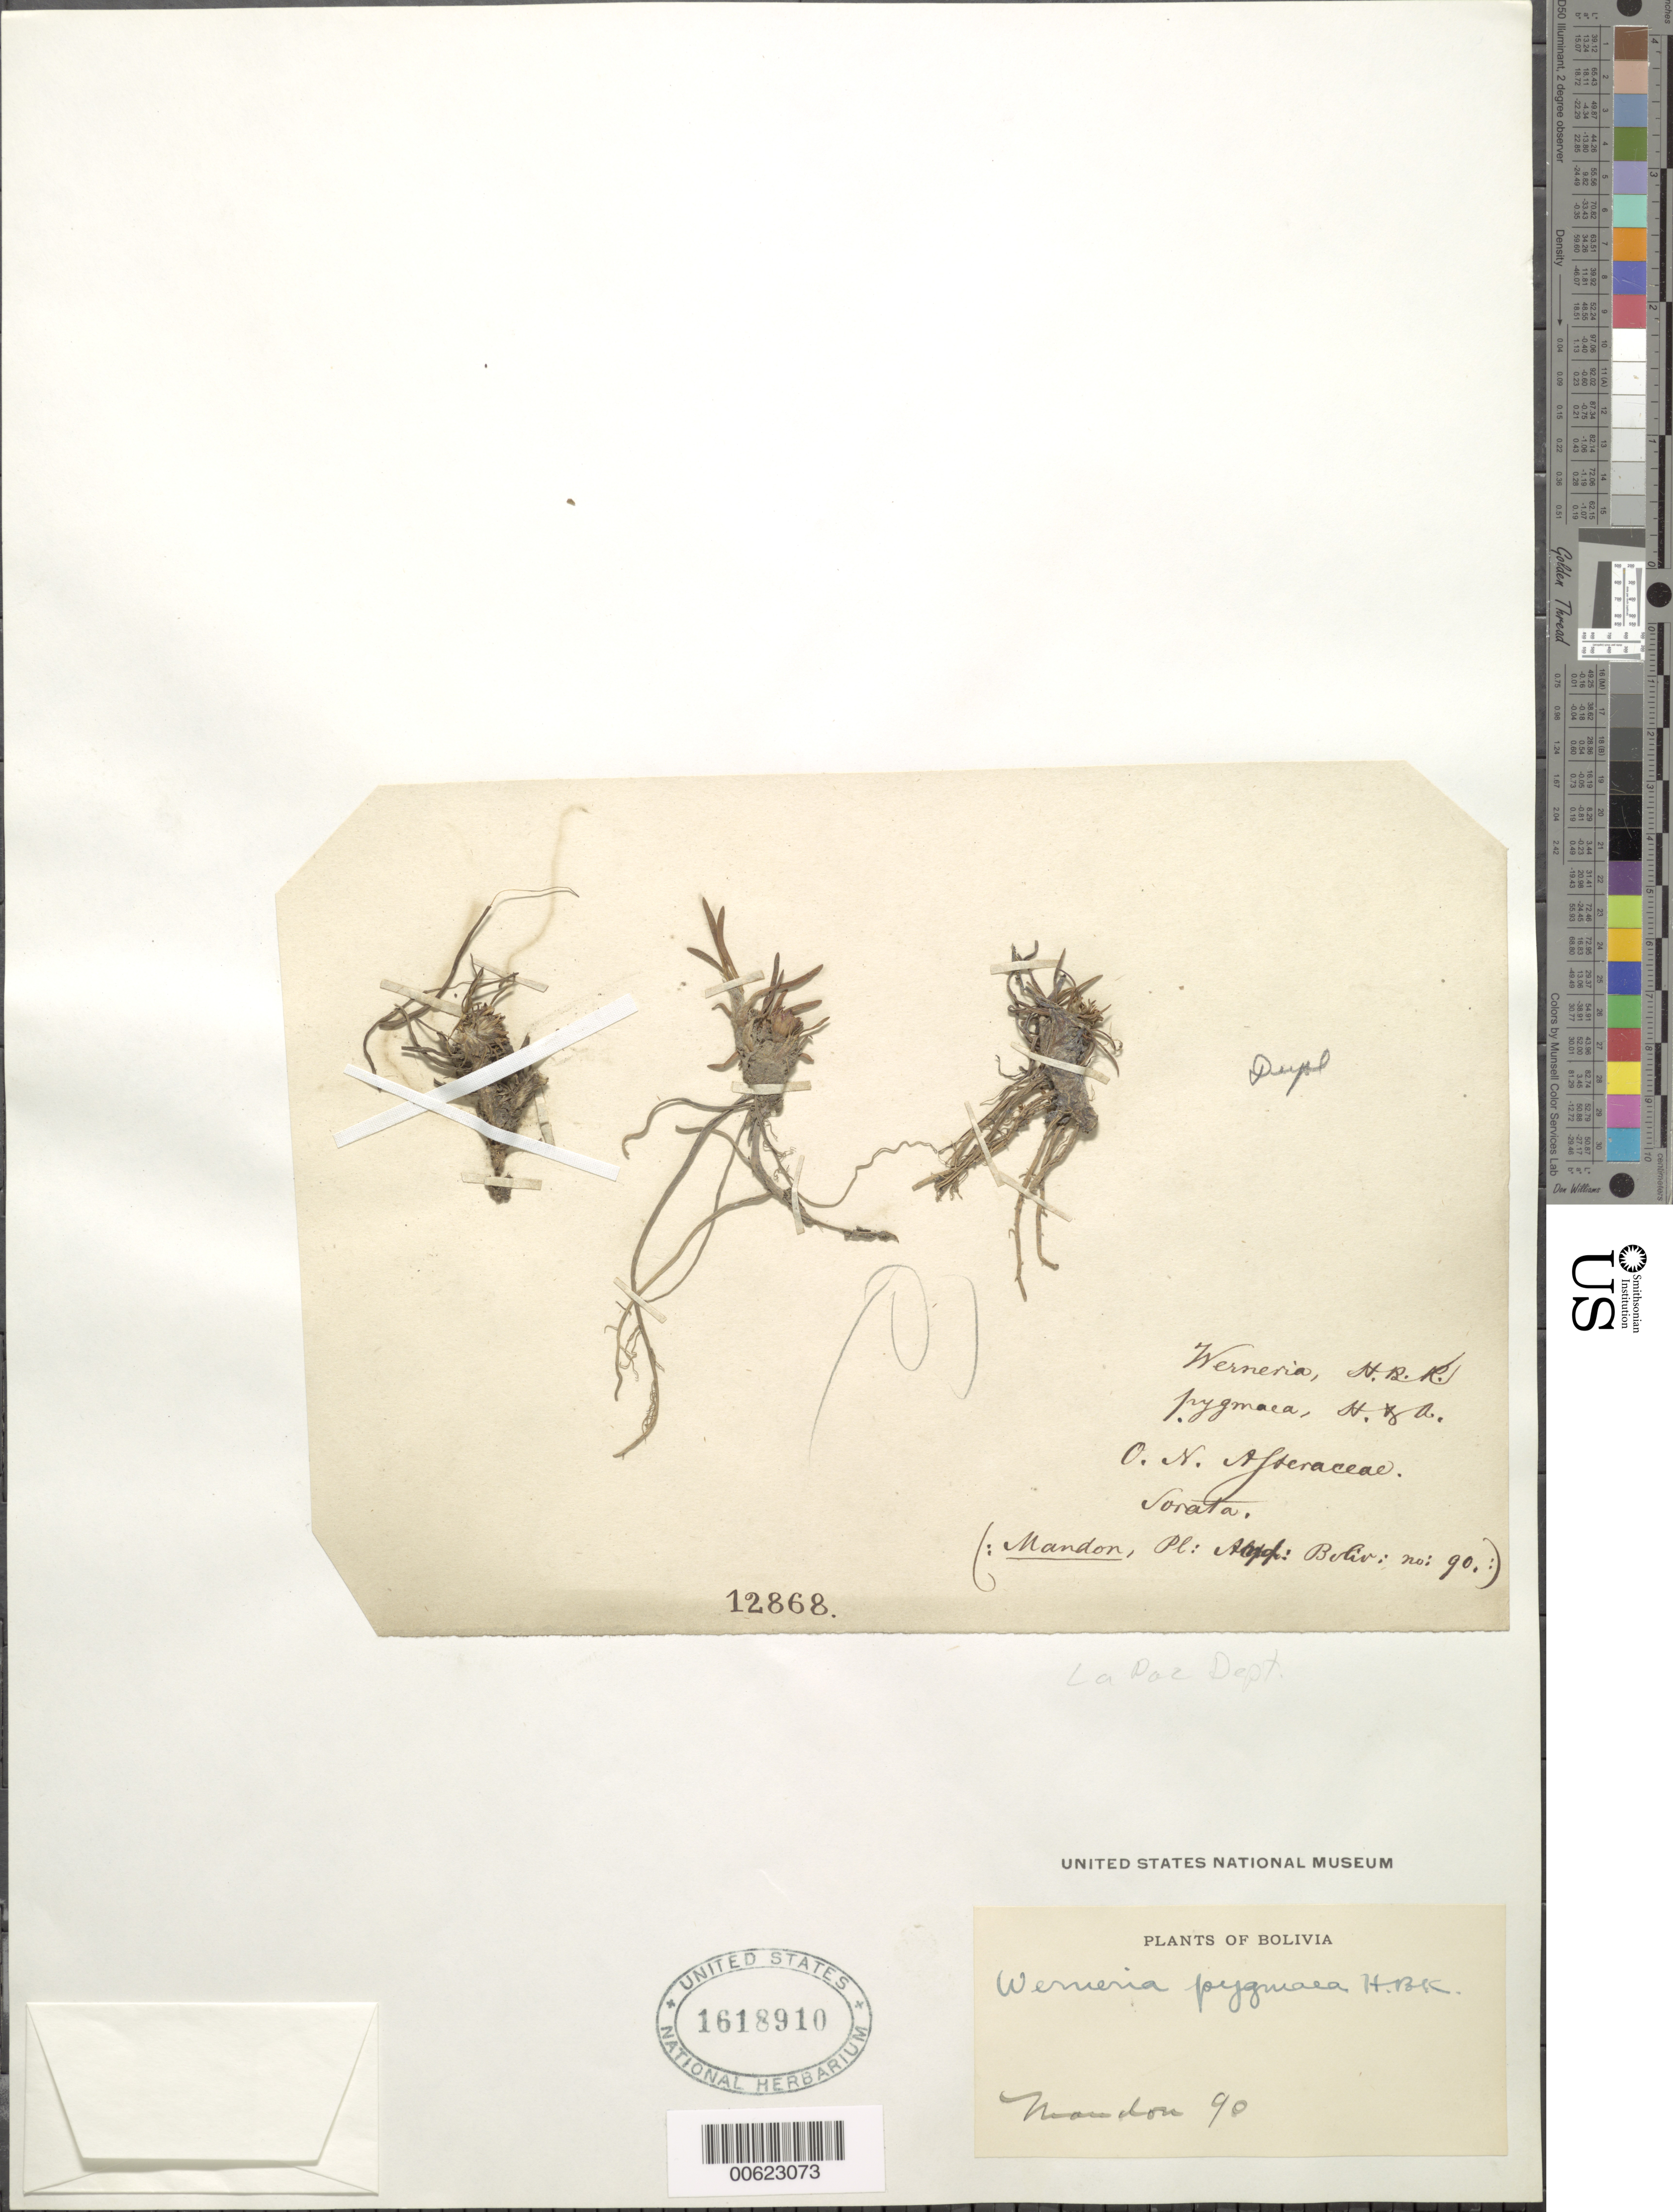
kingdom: Plantae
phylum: Tracheophyta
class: Magnoliopsida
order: Asterales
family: Asteraceae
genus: Werneria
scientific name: Werneria pygmaea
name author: Gillies ex Hook. & Arn.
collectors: Mandon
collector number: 90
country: Bolivia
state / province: La Paz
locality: Sorata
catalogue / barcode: US 1618910